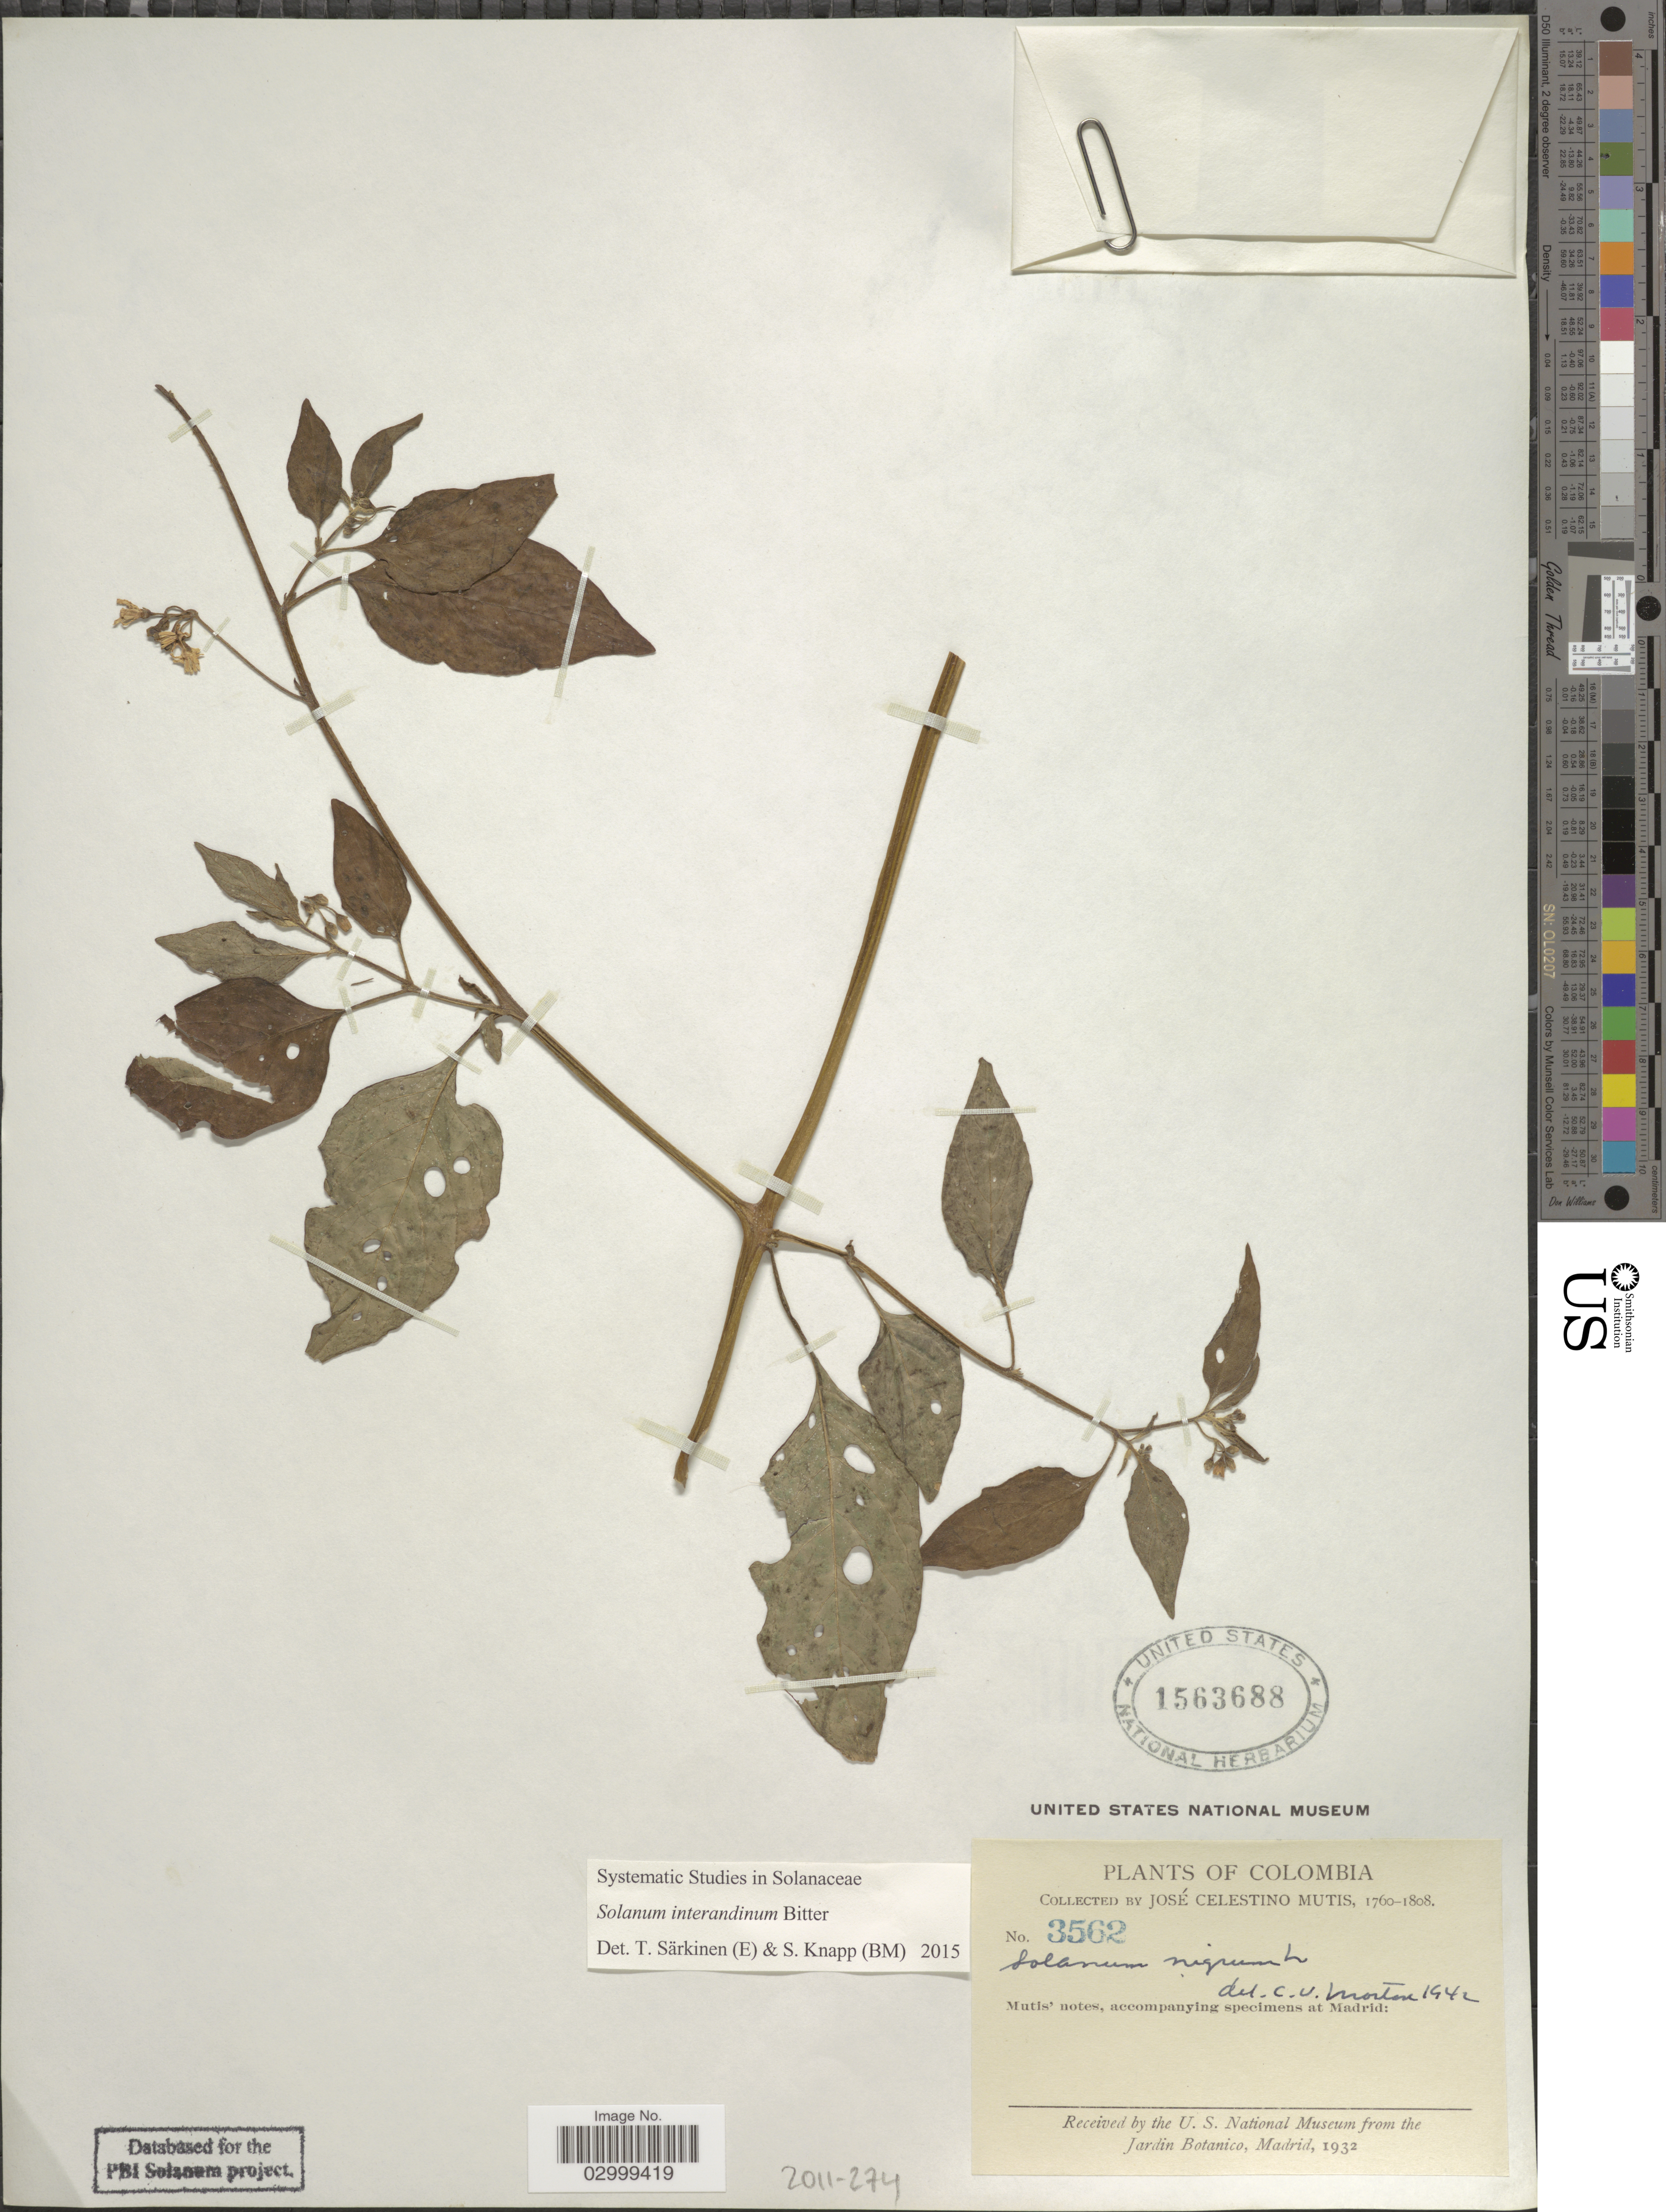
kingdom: Plantae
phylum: Tracheophyta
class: Magnoliopsida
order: Solanales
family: Solanaceae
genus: Solanum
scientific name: Solanum interandinum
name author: Bitter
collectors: J. C. B. Mutis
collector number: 3562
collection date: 1760/1808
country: Colombia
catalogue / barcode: US 1563688